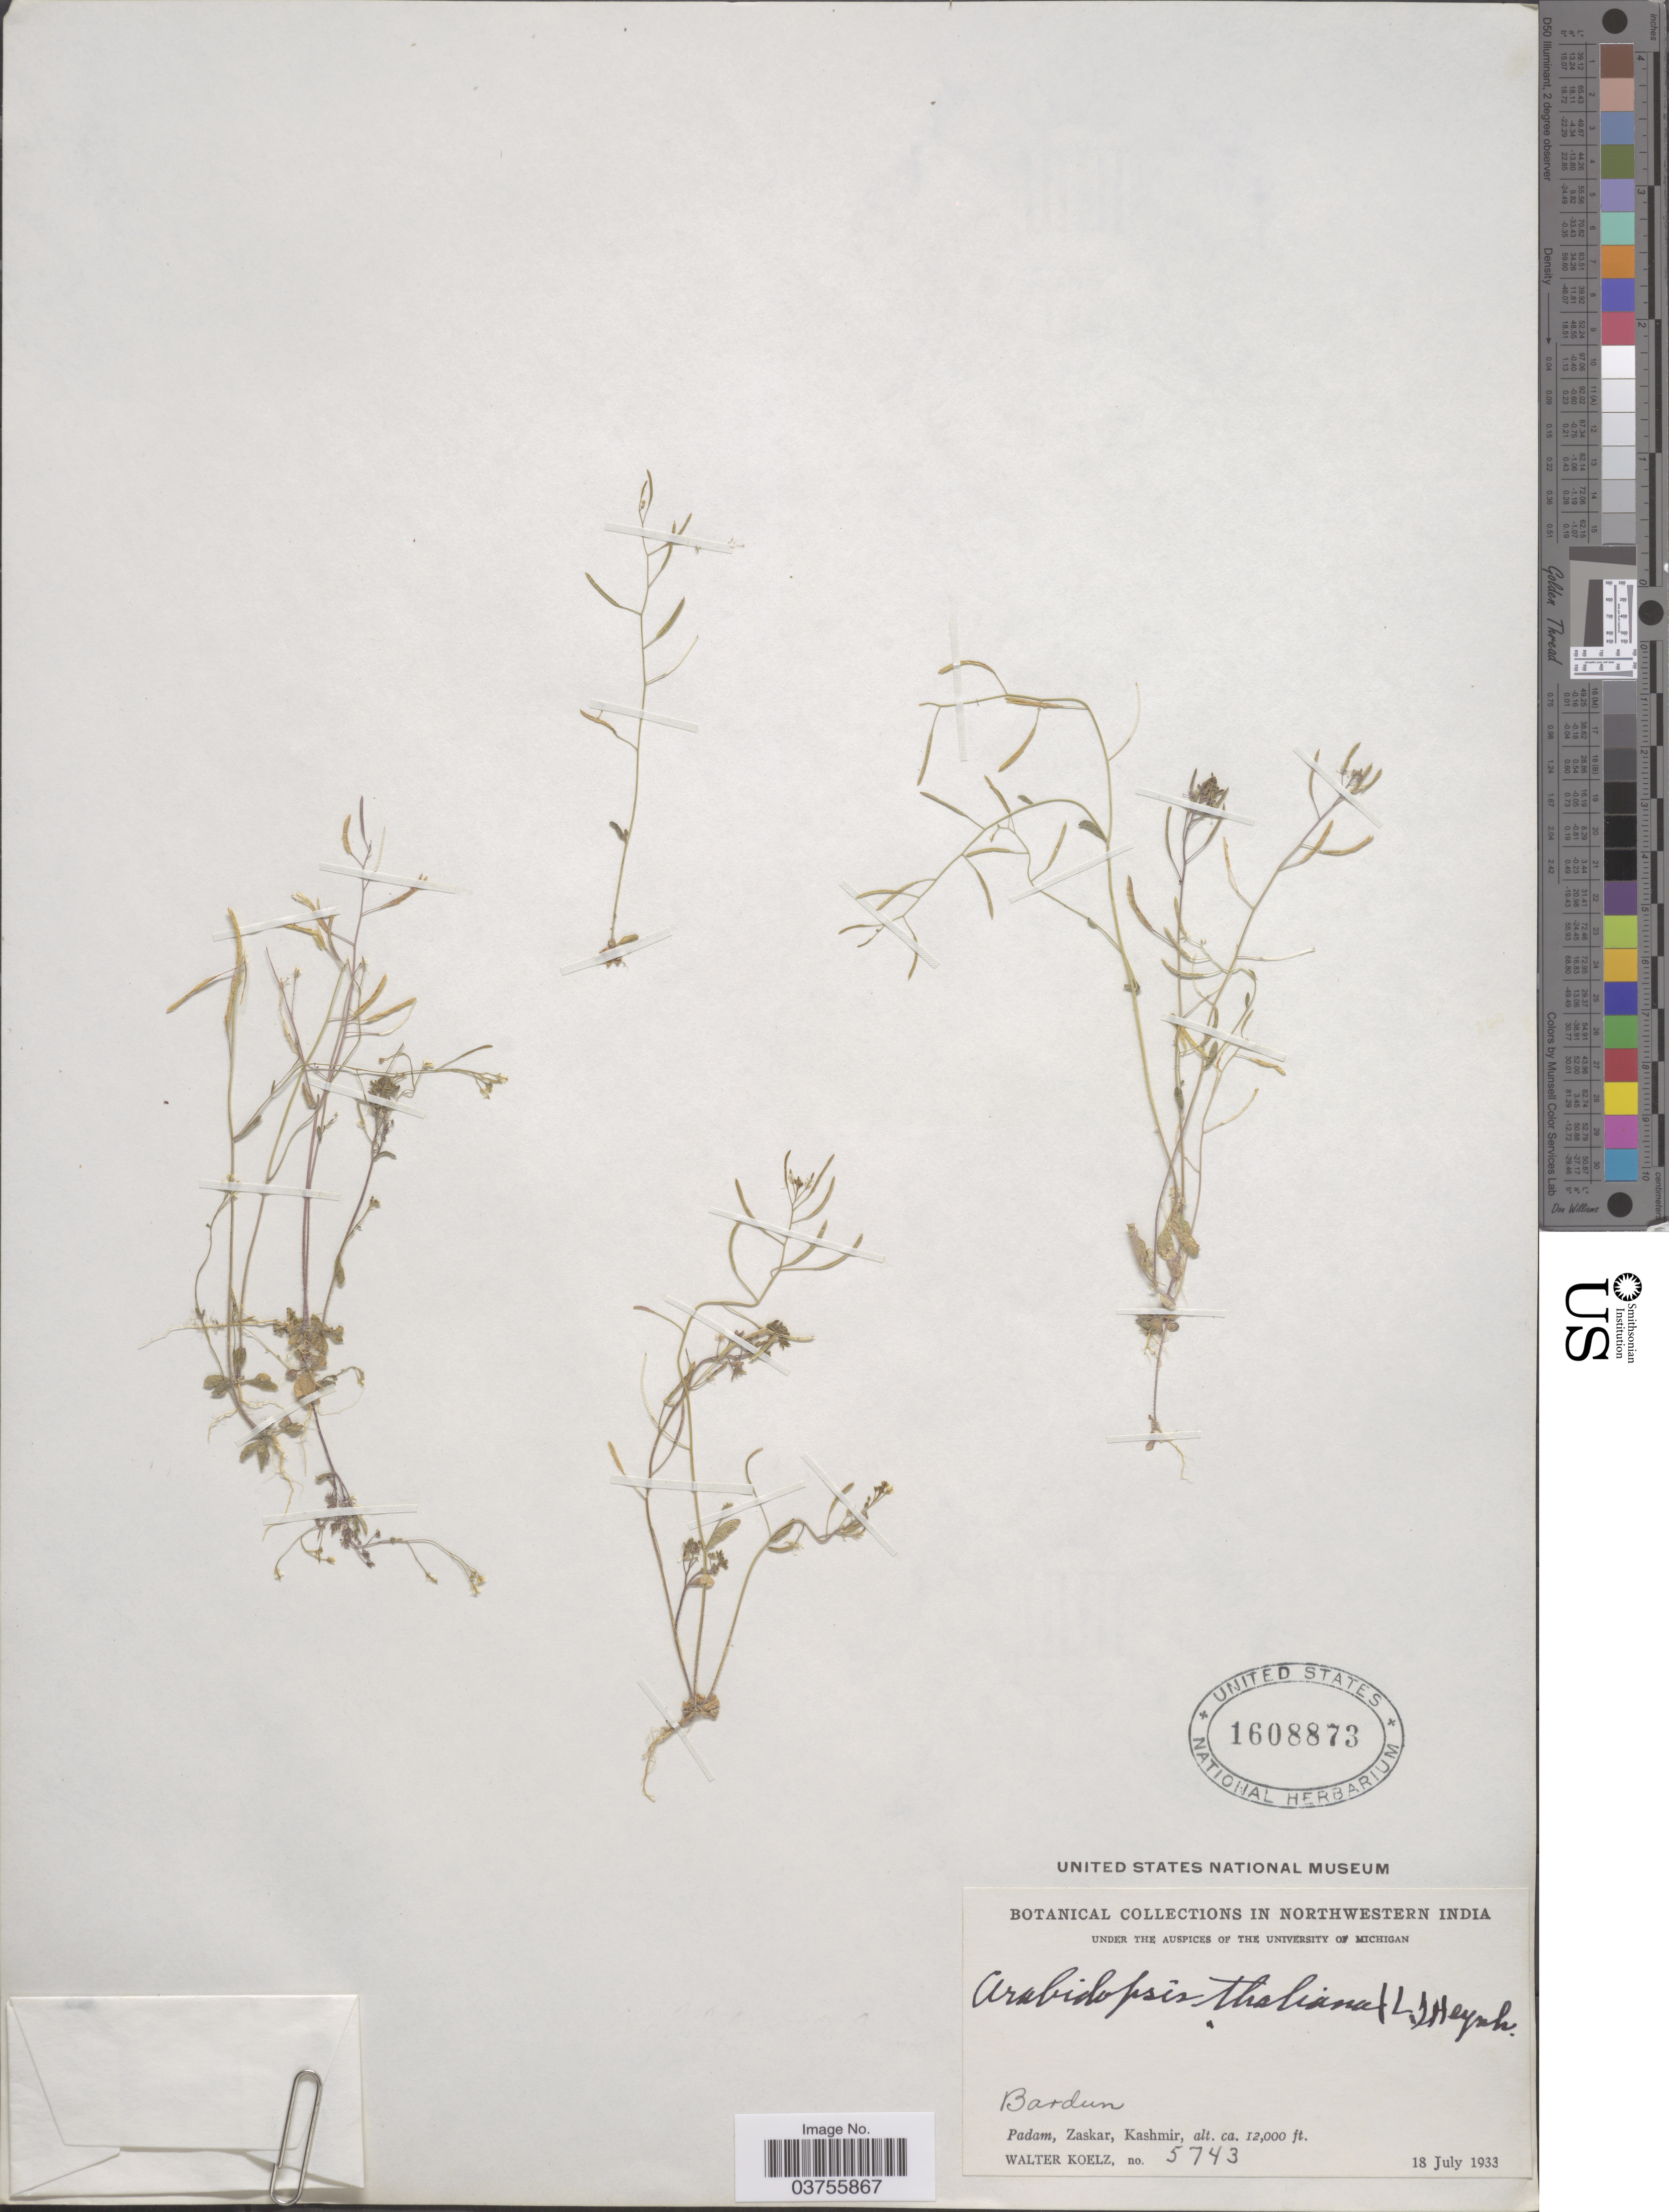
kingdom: Plantae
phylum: Tracheophyta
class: Magnoliopsida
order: Brassicales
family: Brassicaceae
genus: Arabidopsis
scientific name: Arabidopsis thaliana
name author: (L.) Heynh.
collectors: W. N. Koelz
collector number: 5743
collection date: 1933-07-18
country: India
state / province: Jammu and Kashmir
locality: Northwestern India. Bardun. Padam, Zaskar, Kashmir.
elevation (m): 3658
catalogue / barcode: US 1608873